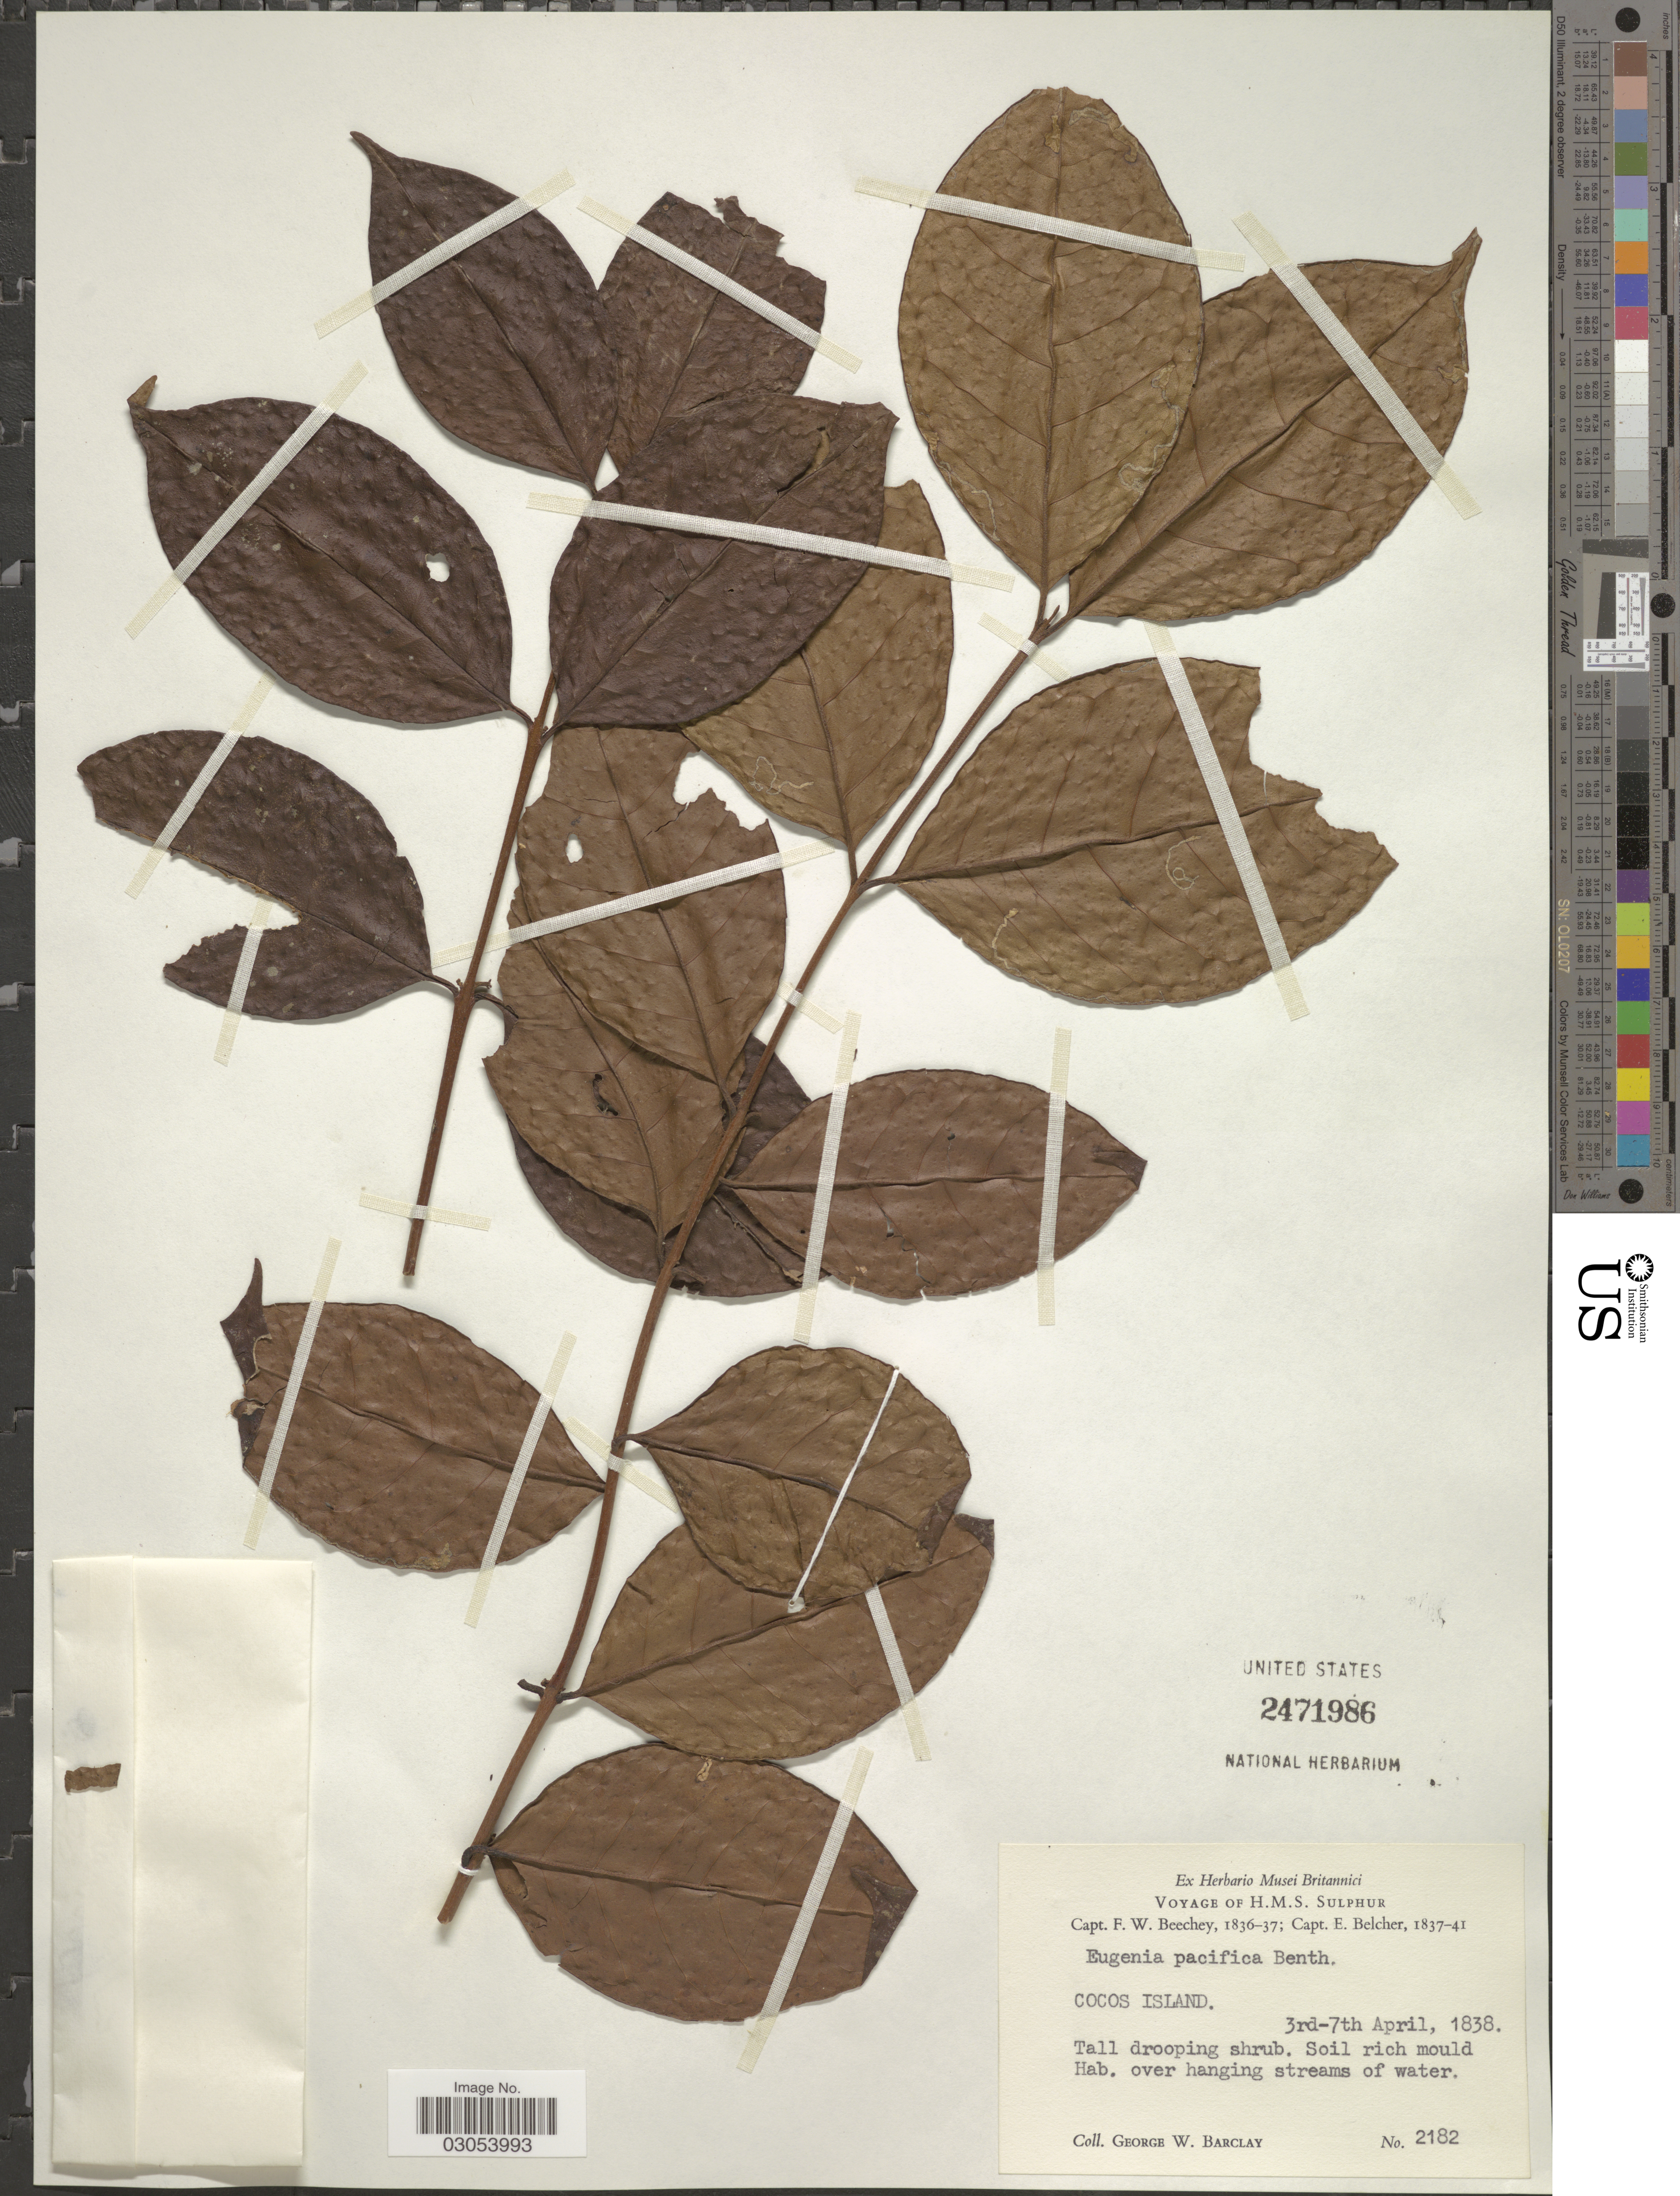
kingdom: Plantae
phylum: Tracheophyta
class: Magnoliopsida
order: Myrtales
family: Myrtaceae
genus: Eugenia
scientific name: Eugenia pacifica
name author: Benth.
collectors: G. W. Barclay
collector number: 2182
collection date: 1838-04-03/1838-04-07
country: Costa Rica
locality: Cocos Island.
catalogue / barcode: US 2471986